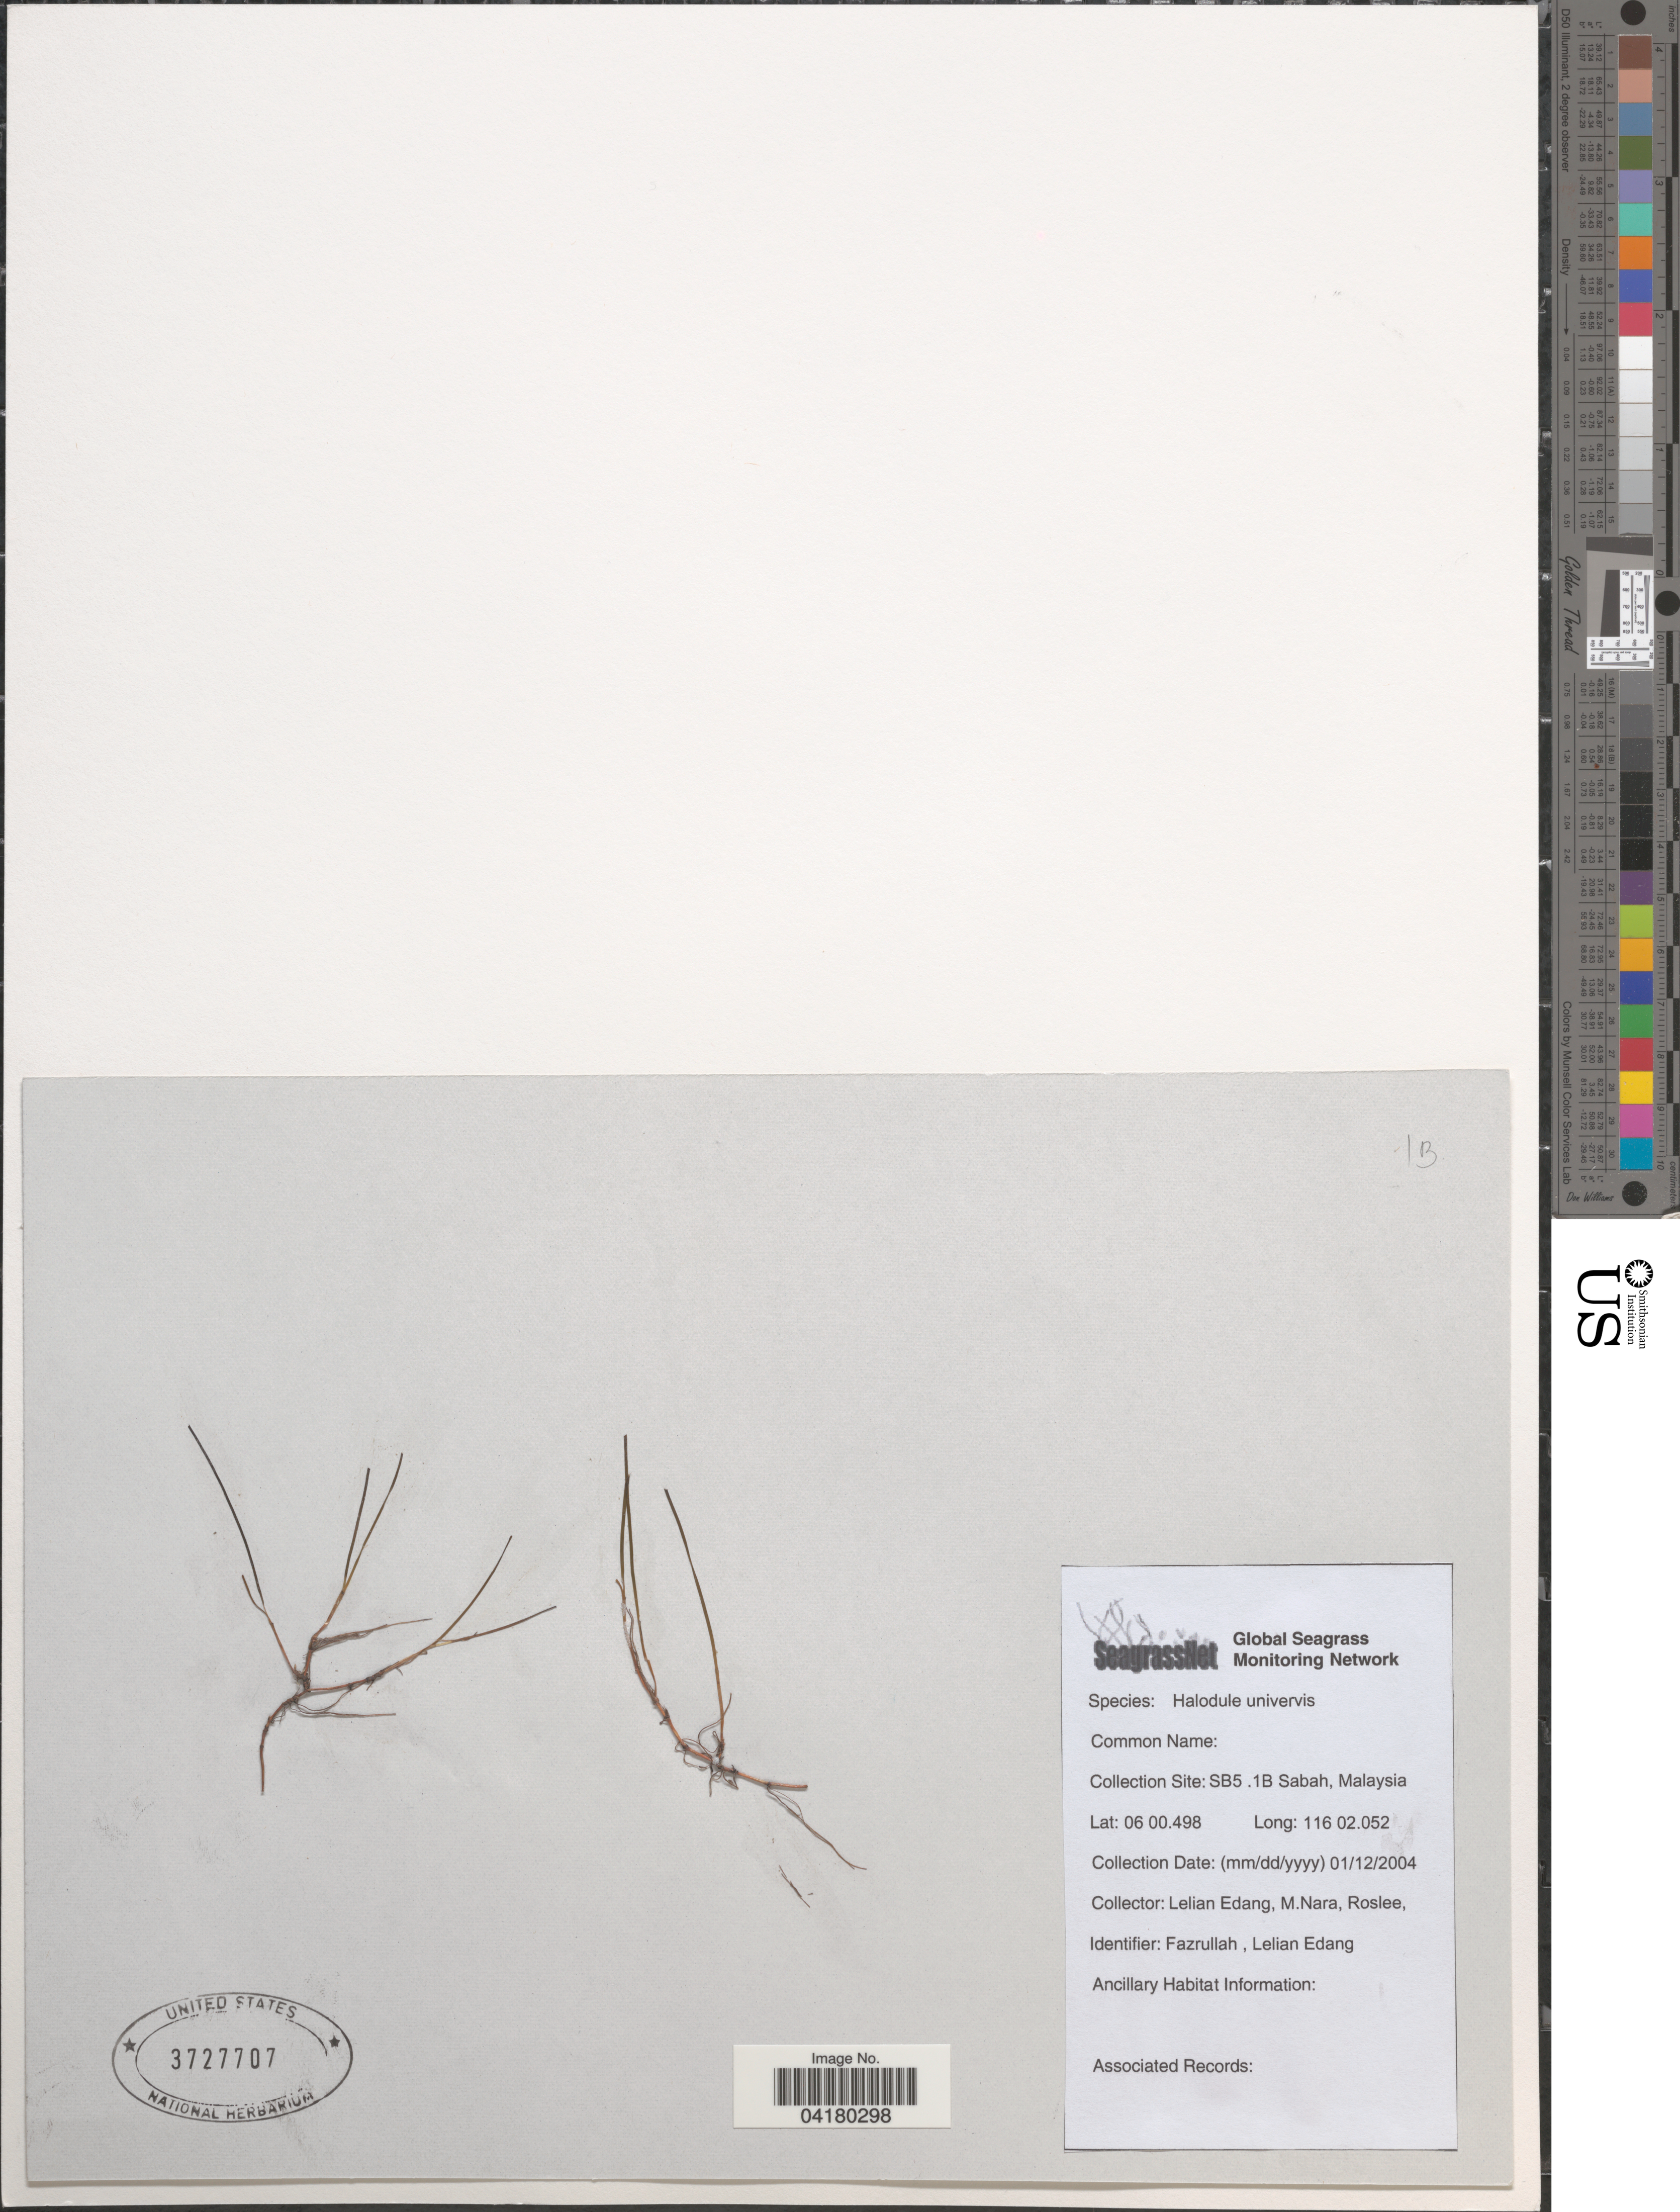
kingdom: Plantae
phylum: Tracheophyta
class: Liliopsida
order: Alismatales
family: Cymodoceaceae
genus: Halodule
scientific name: Halodule uninervis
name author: (Forssk.) Asch.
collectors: L. Edang, M. Nara & Roslee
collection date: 2004-01-12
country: Malaysia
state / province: Sabah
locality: SB5 .1B.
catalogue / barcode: US 3727707